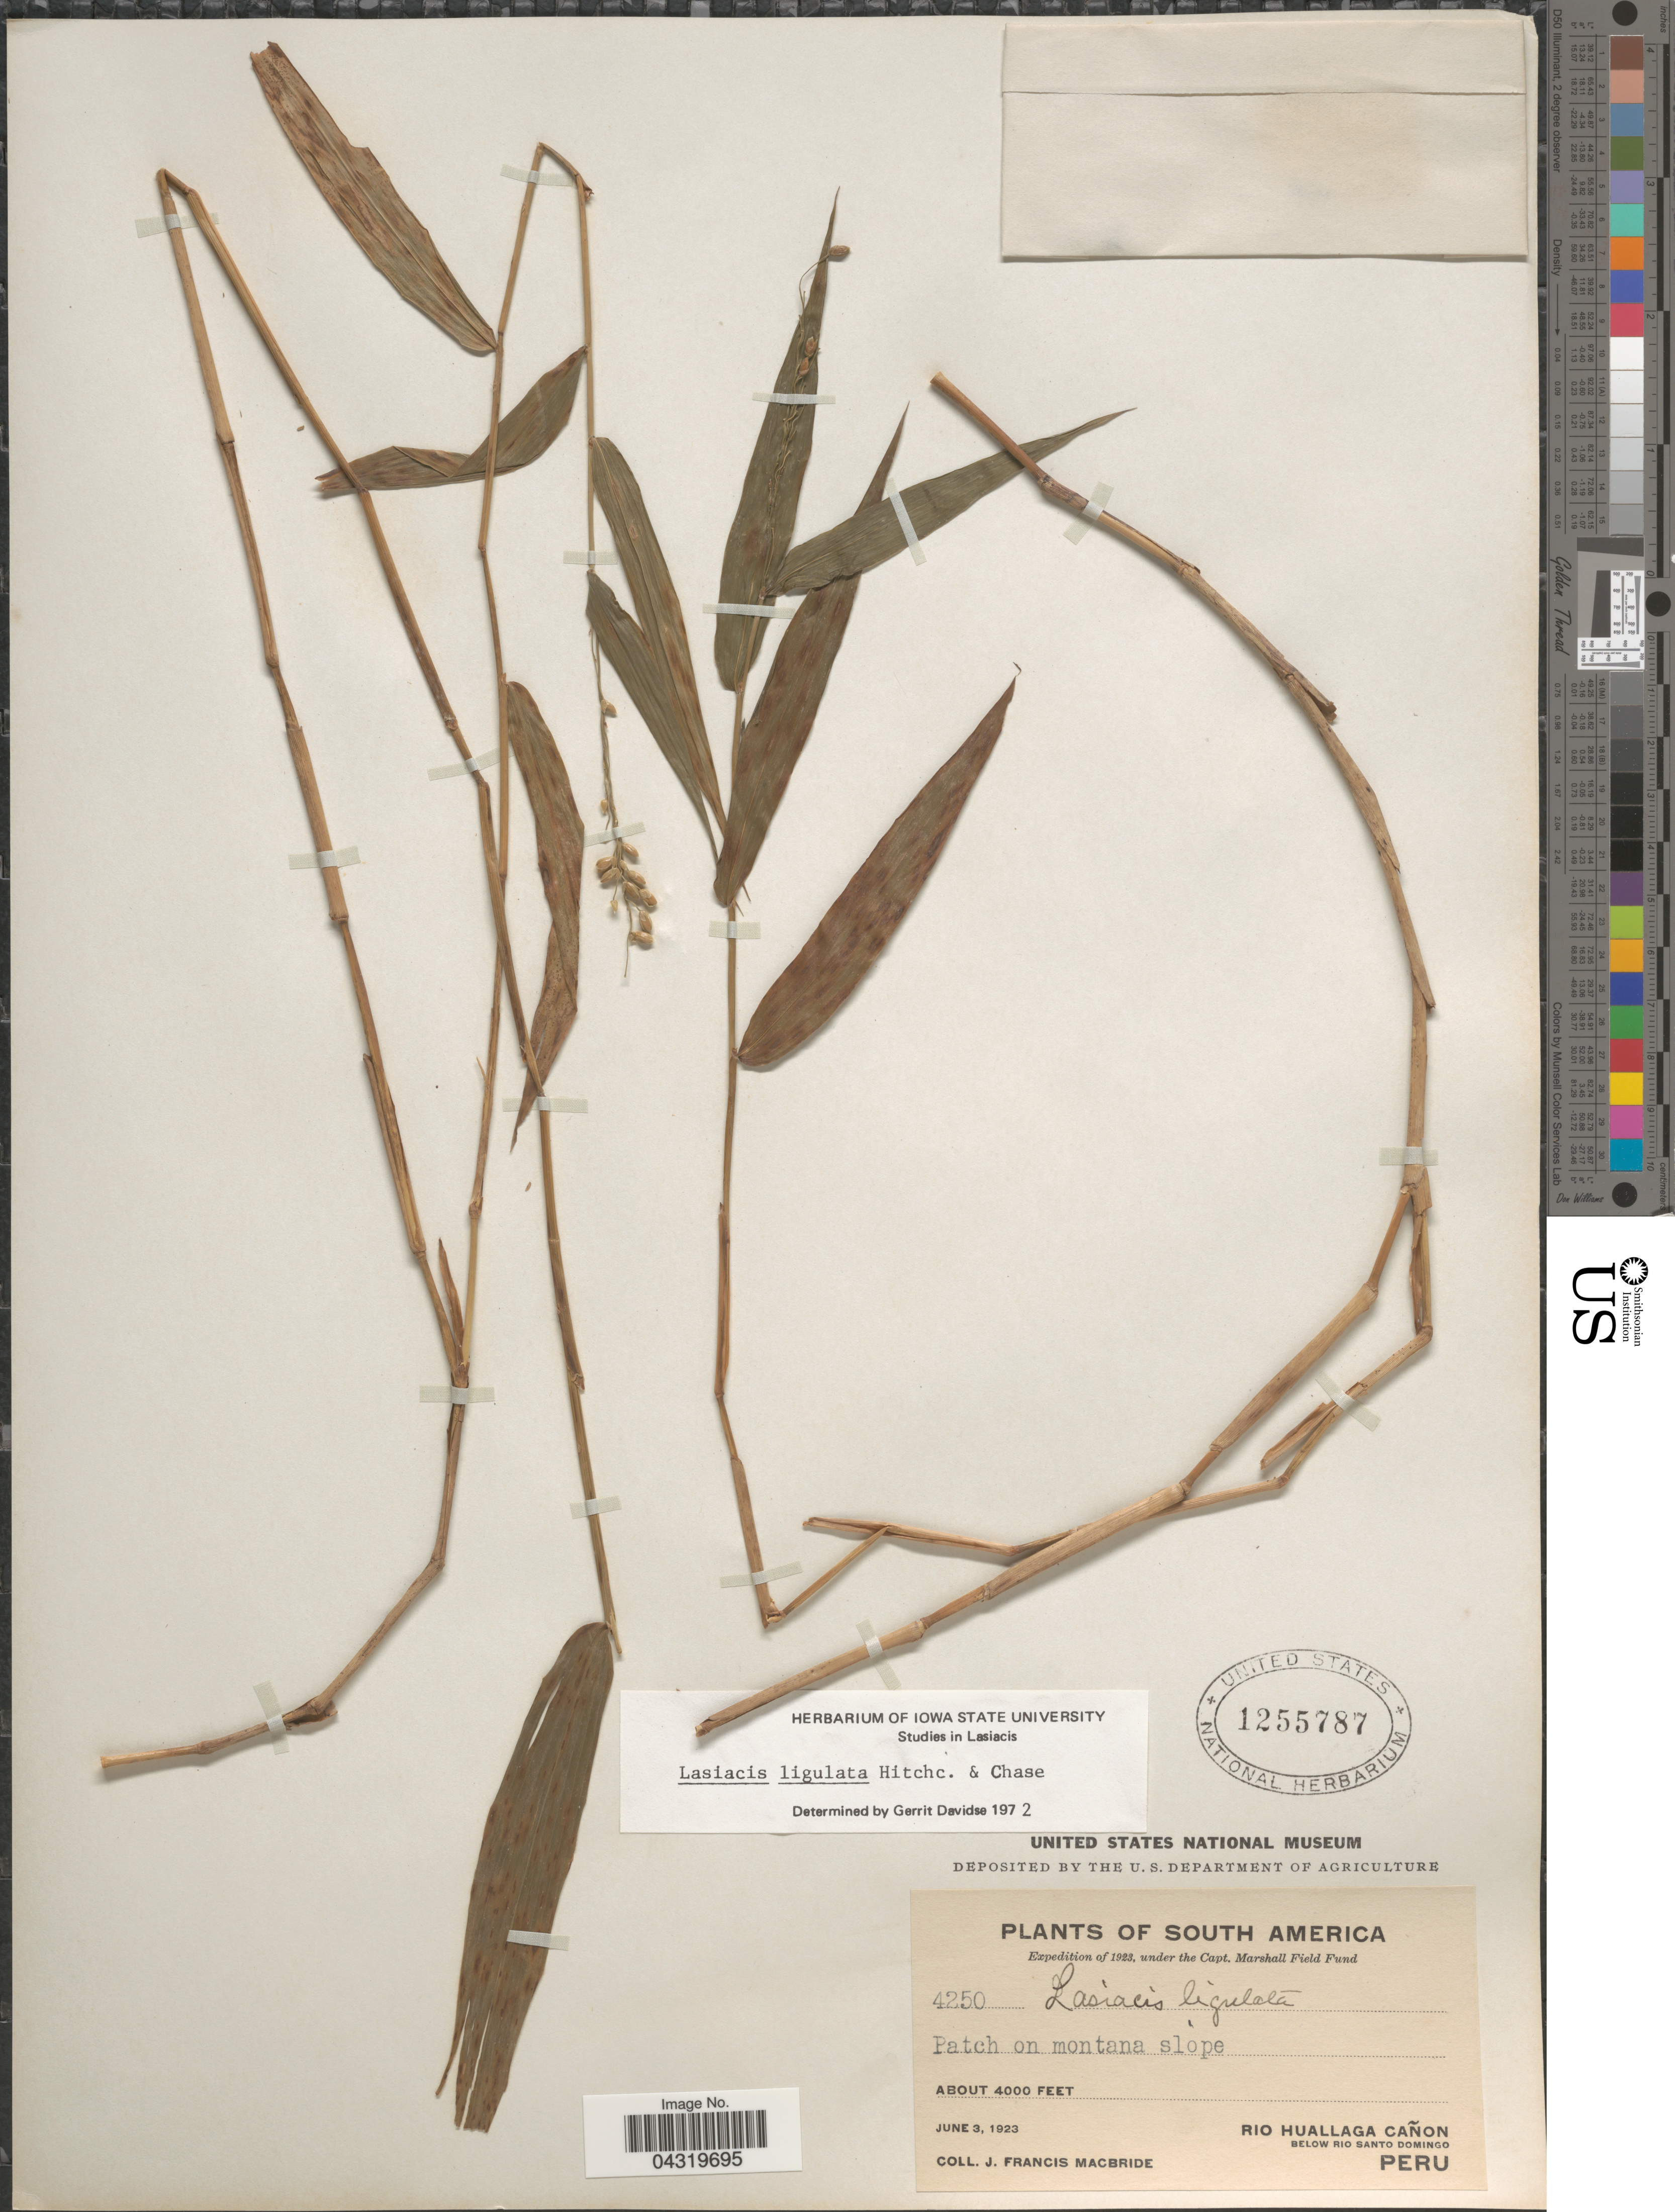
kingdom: Plantae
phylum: Tracheophyta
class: Liliopsida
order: Poales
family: Poaceae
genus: Lasiacis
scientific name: Lasiacis ligulata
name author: Hitchc. & Chase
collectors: J. F. Macbride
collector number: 4250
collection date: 1923-06-03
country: Peru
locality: Expedition of 1923. Patch on montana slope. Rio Huallaga Cañon below Rio Santo Domingo.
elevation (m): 1219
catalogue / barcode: US 1255787